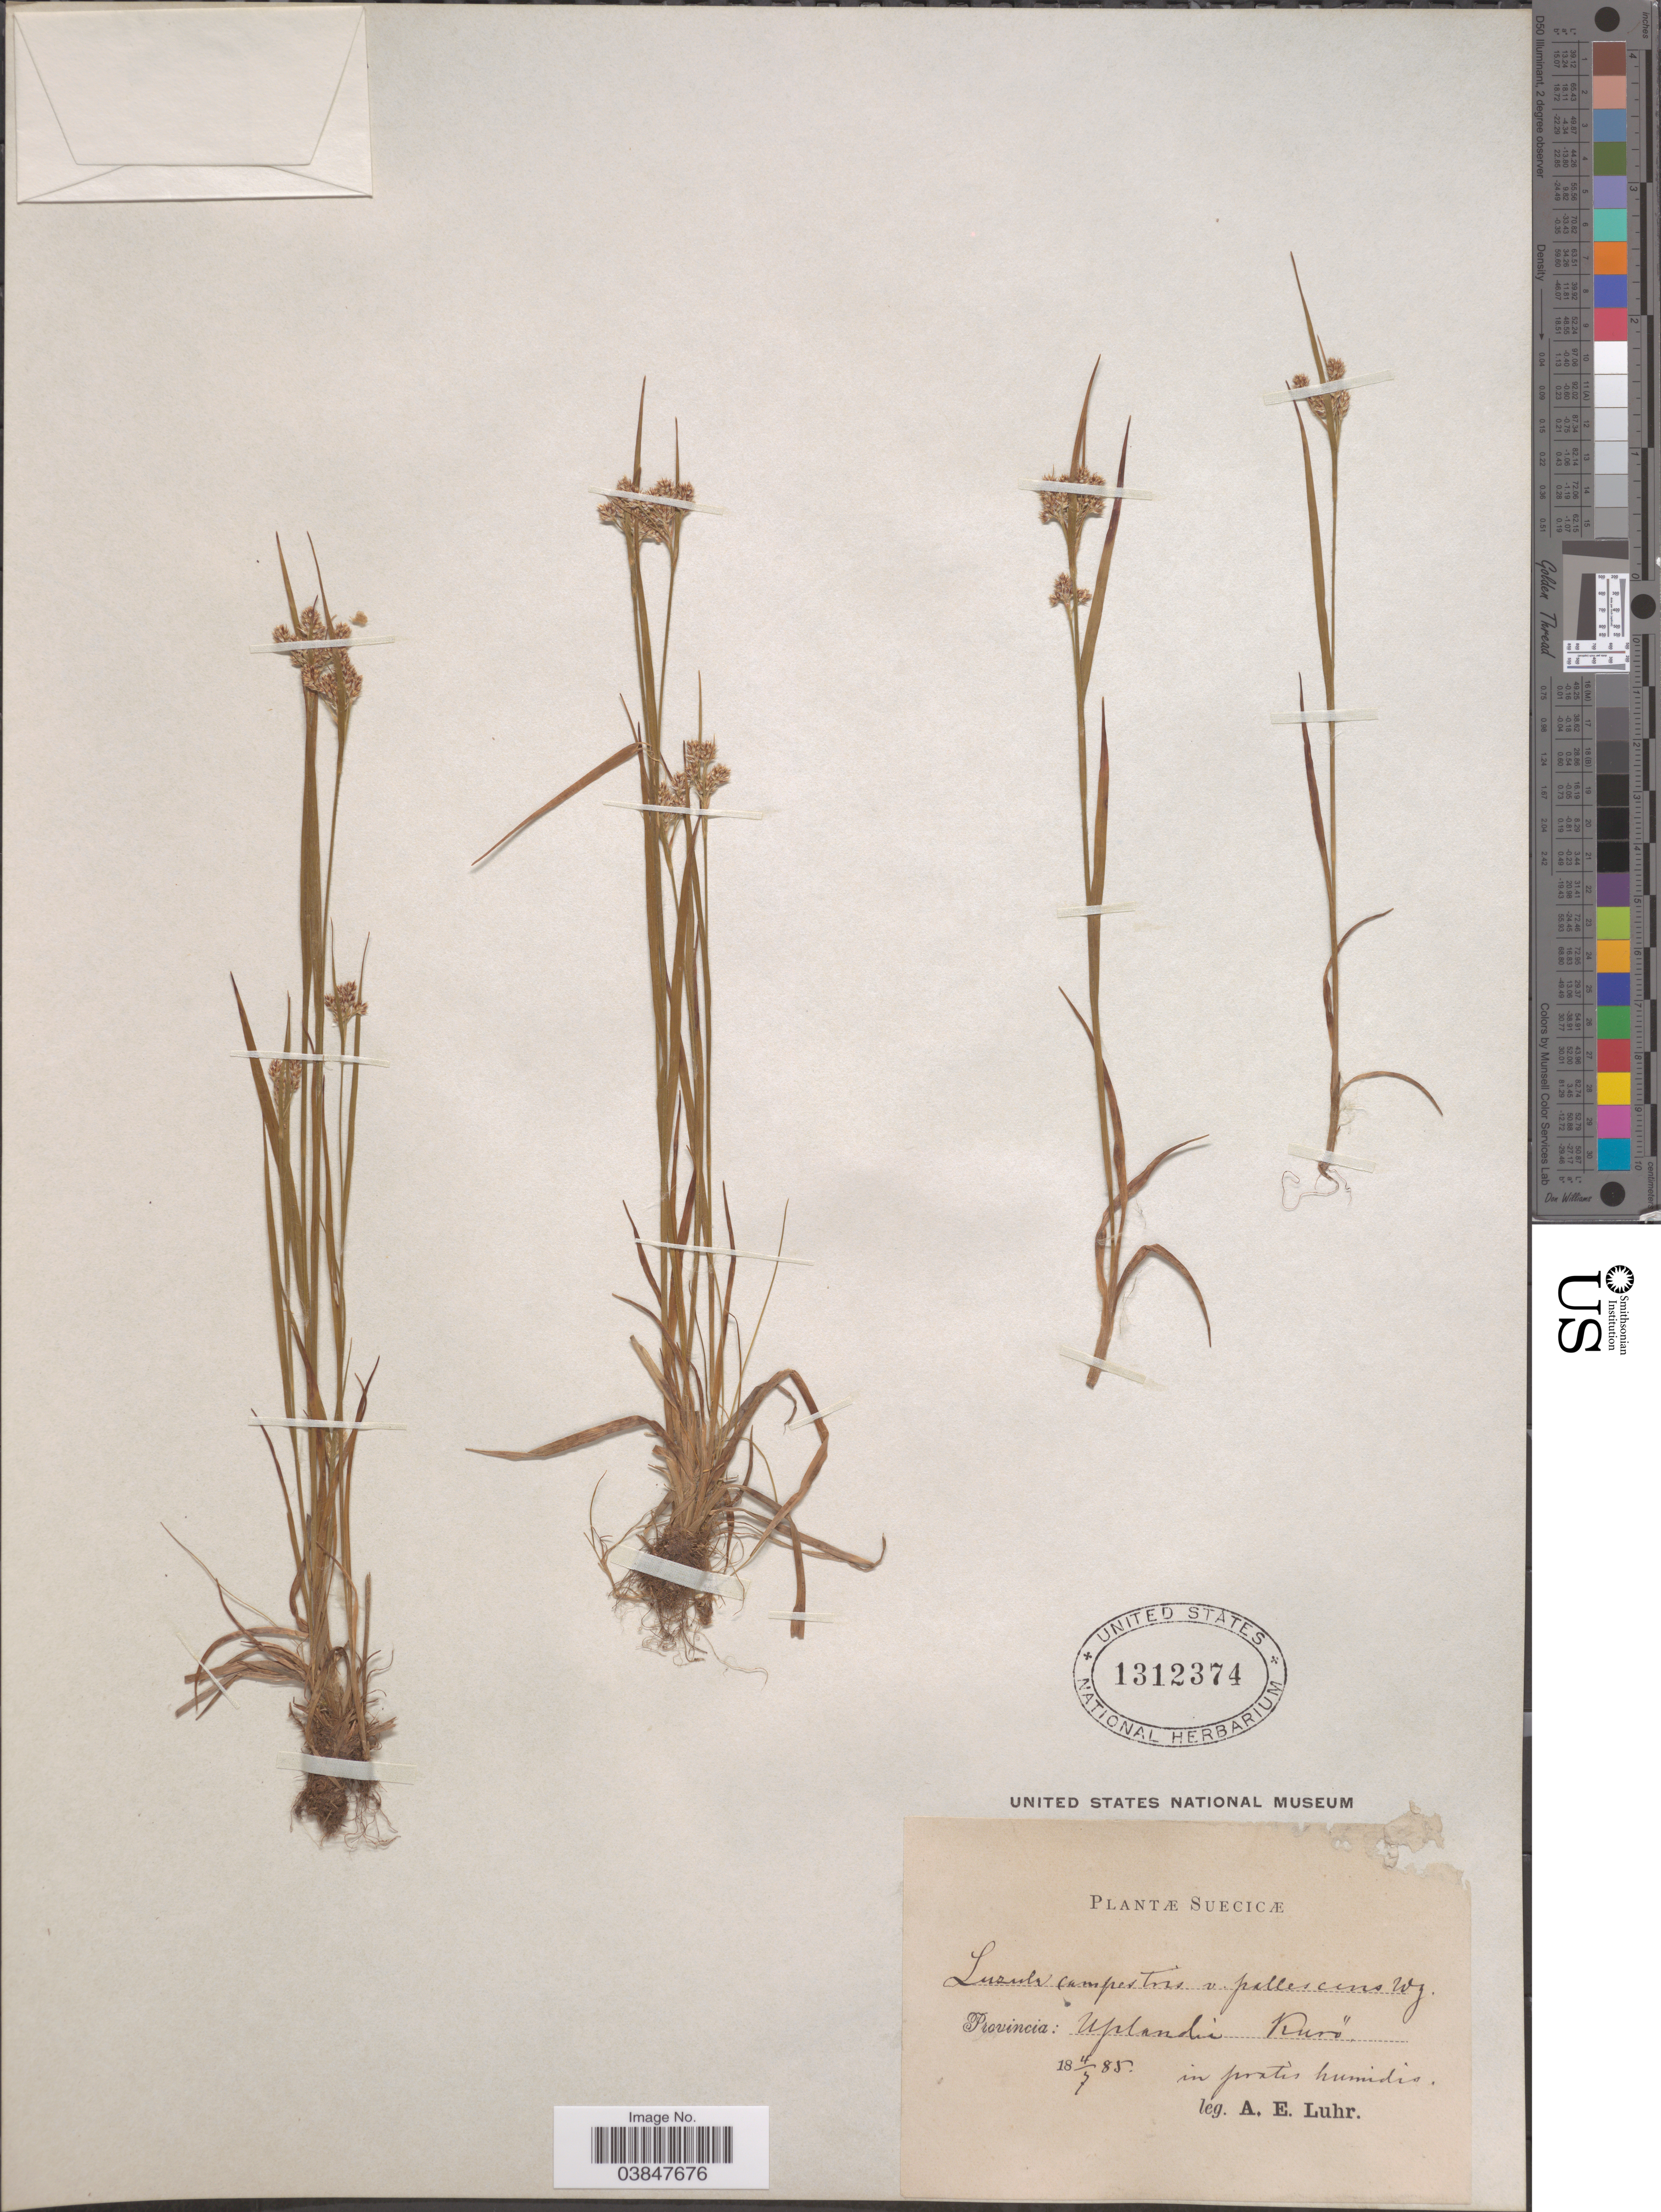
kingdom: Plantae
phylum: Tracheophyta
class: Liliopsida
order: Poales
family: Juncaceae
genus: Luzula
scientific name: Luzula campestris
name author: (L.) DC.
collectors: A. Luhr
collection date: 1885-07-04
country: Sweden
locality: Suecicæ. Provincia: Uplandia Kurö.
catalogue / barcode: US 1312374